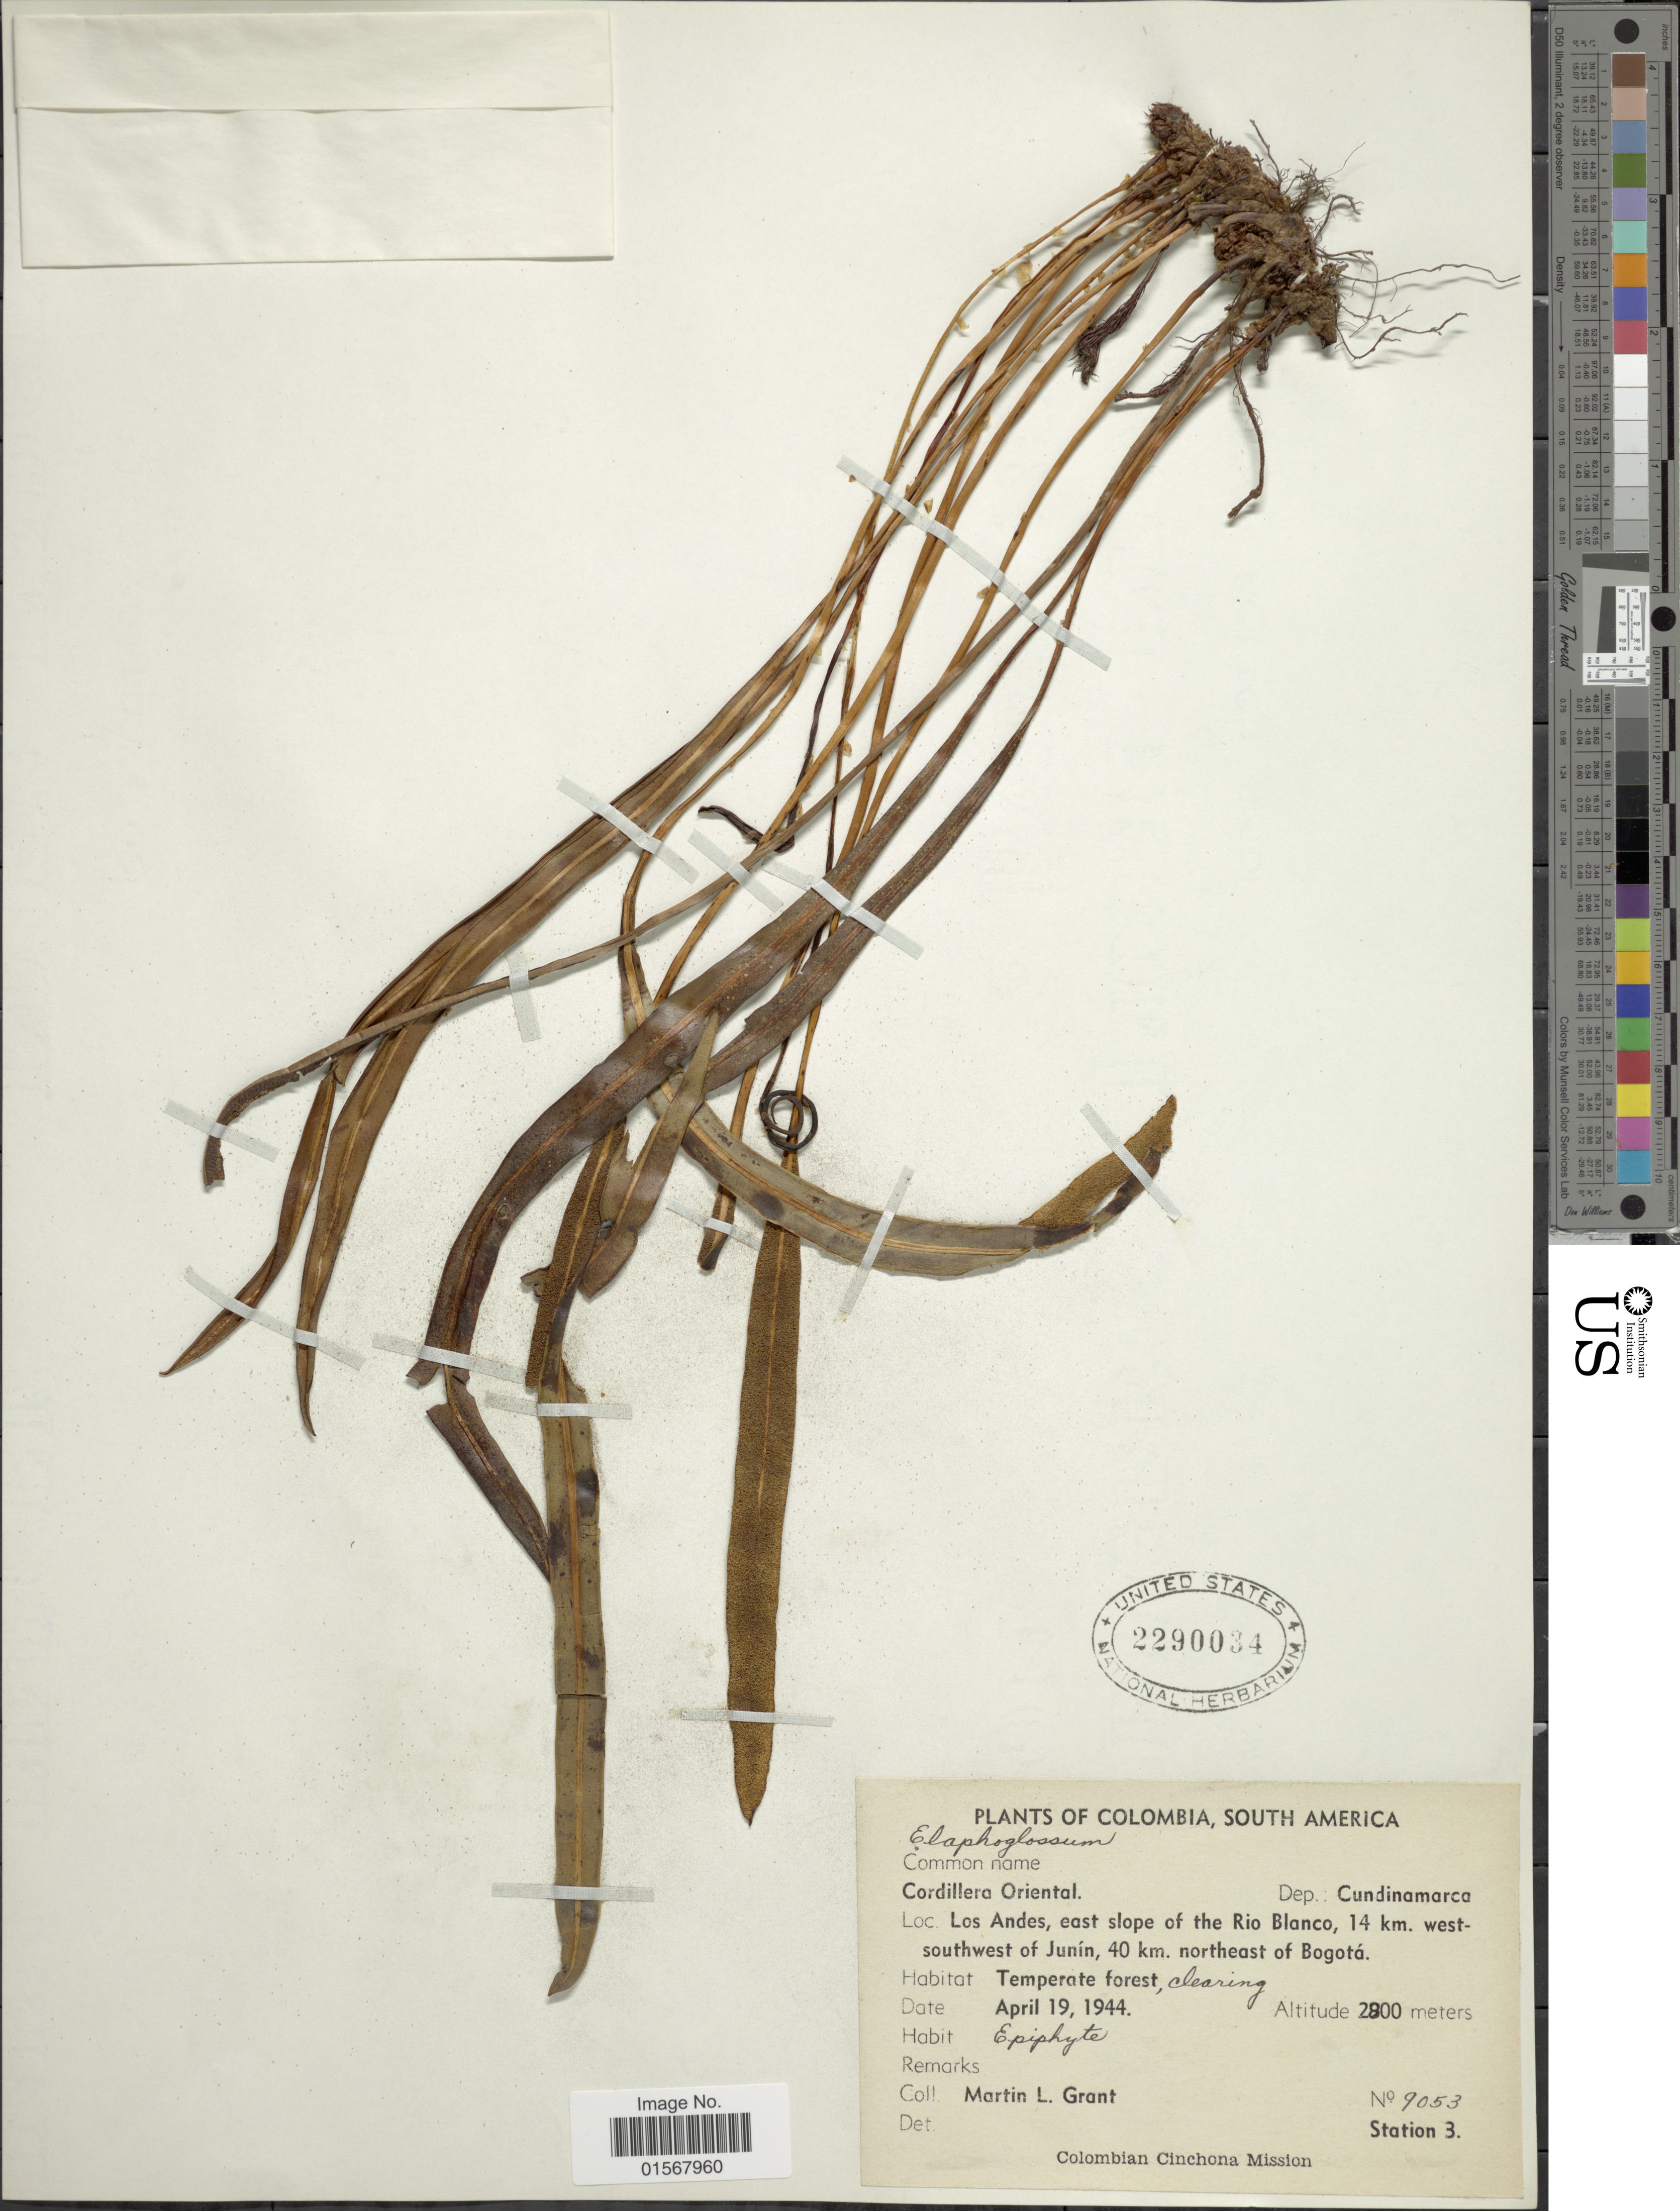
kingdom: Plantae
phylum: Tracheophyta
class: Polypodiopsida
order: Polypodiales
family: Dryopteridaceae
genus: Elaphoglossum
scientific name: Elaphoglossum sp.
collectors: M. L. Grant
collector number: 9053 Station 3?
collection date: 1944-04-19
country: Colombia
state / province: Cundinamarca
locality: Cordillera Oriental, Dep. Cundinamarca, Los Andes, east slope of the Rio Blanco, 14 km. west-southwest of Junin, 40 km. northeast of Bogota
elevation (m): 2800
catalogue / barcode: US 2290034